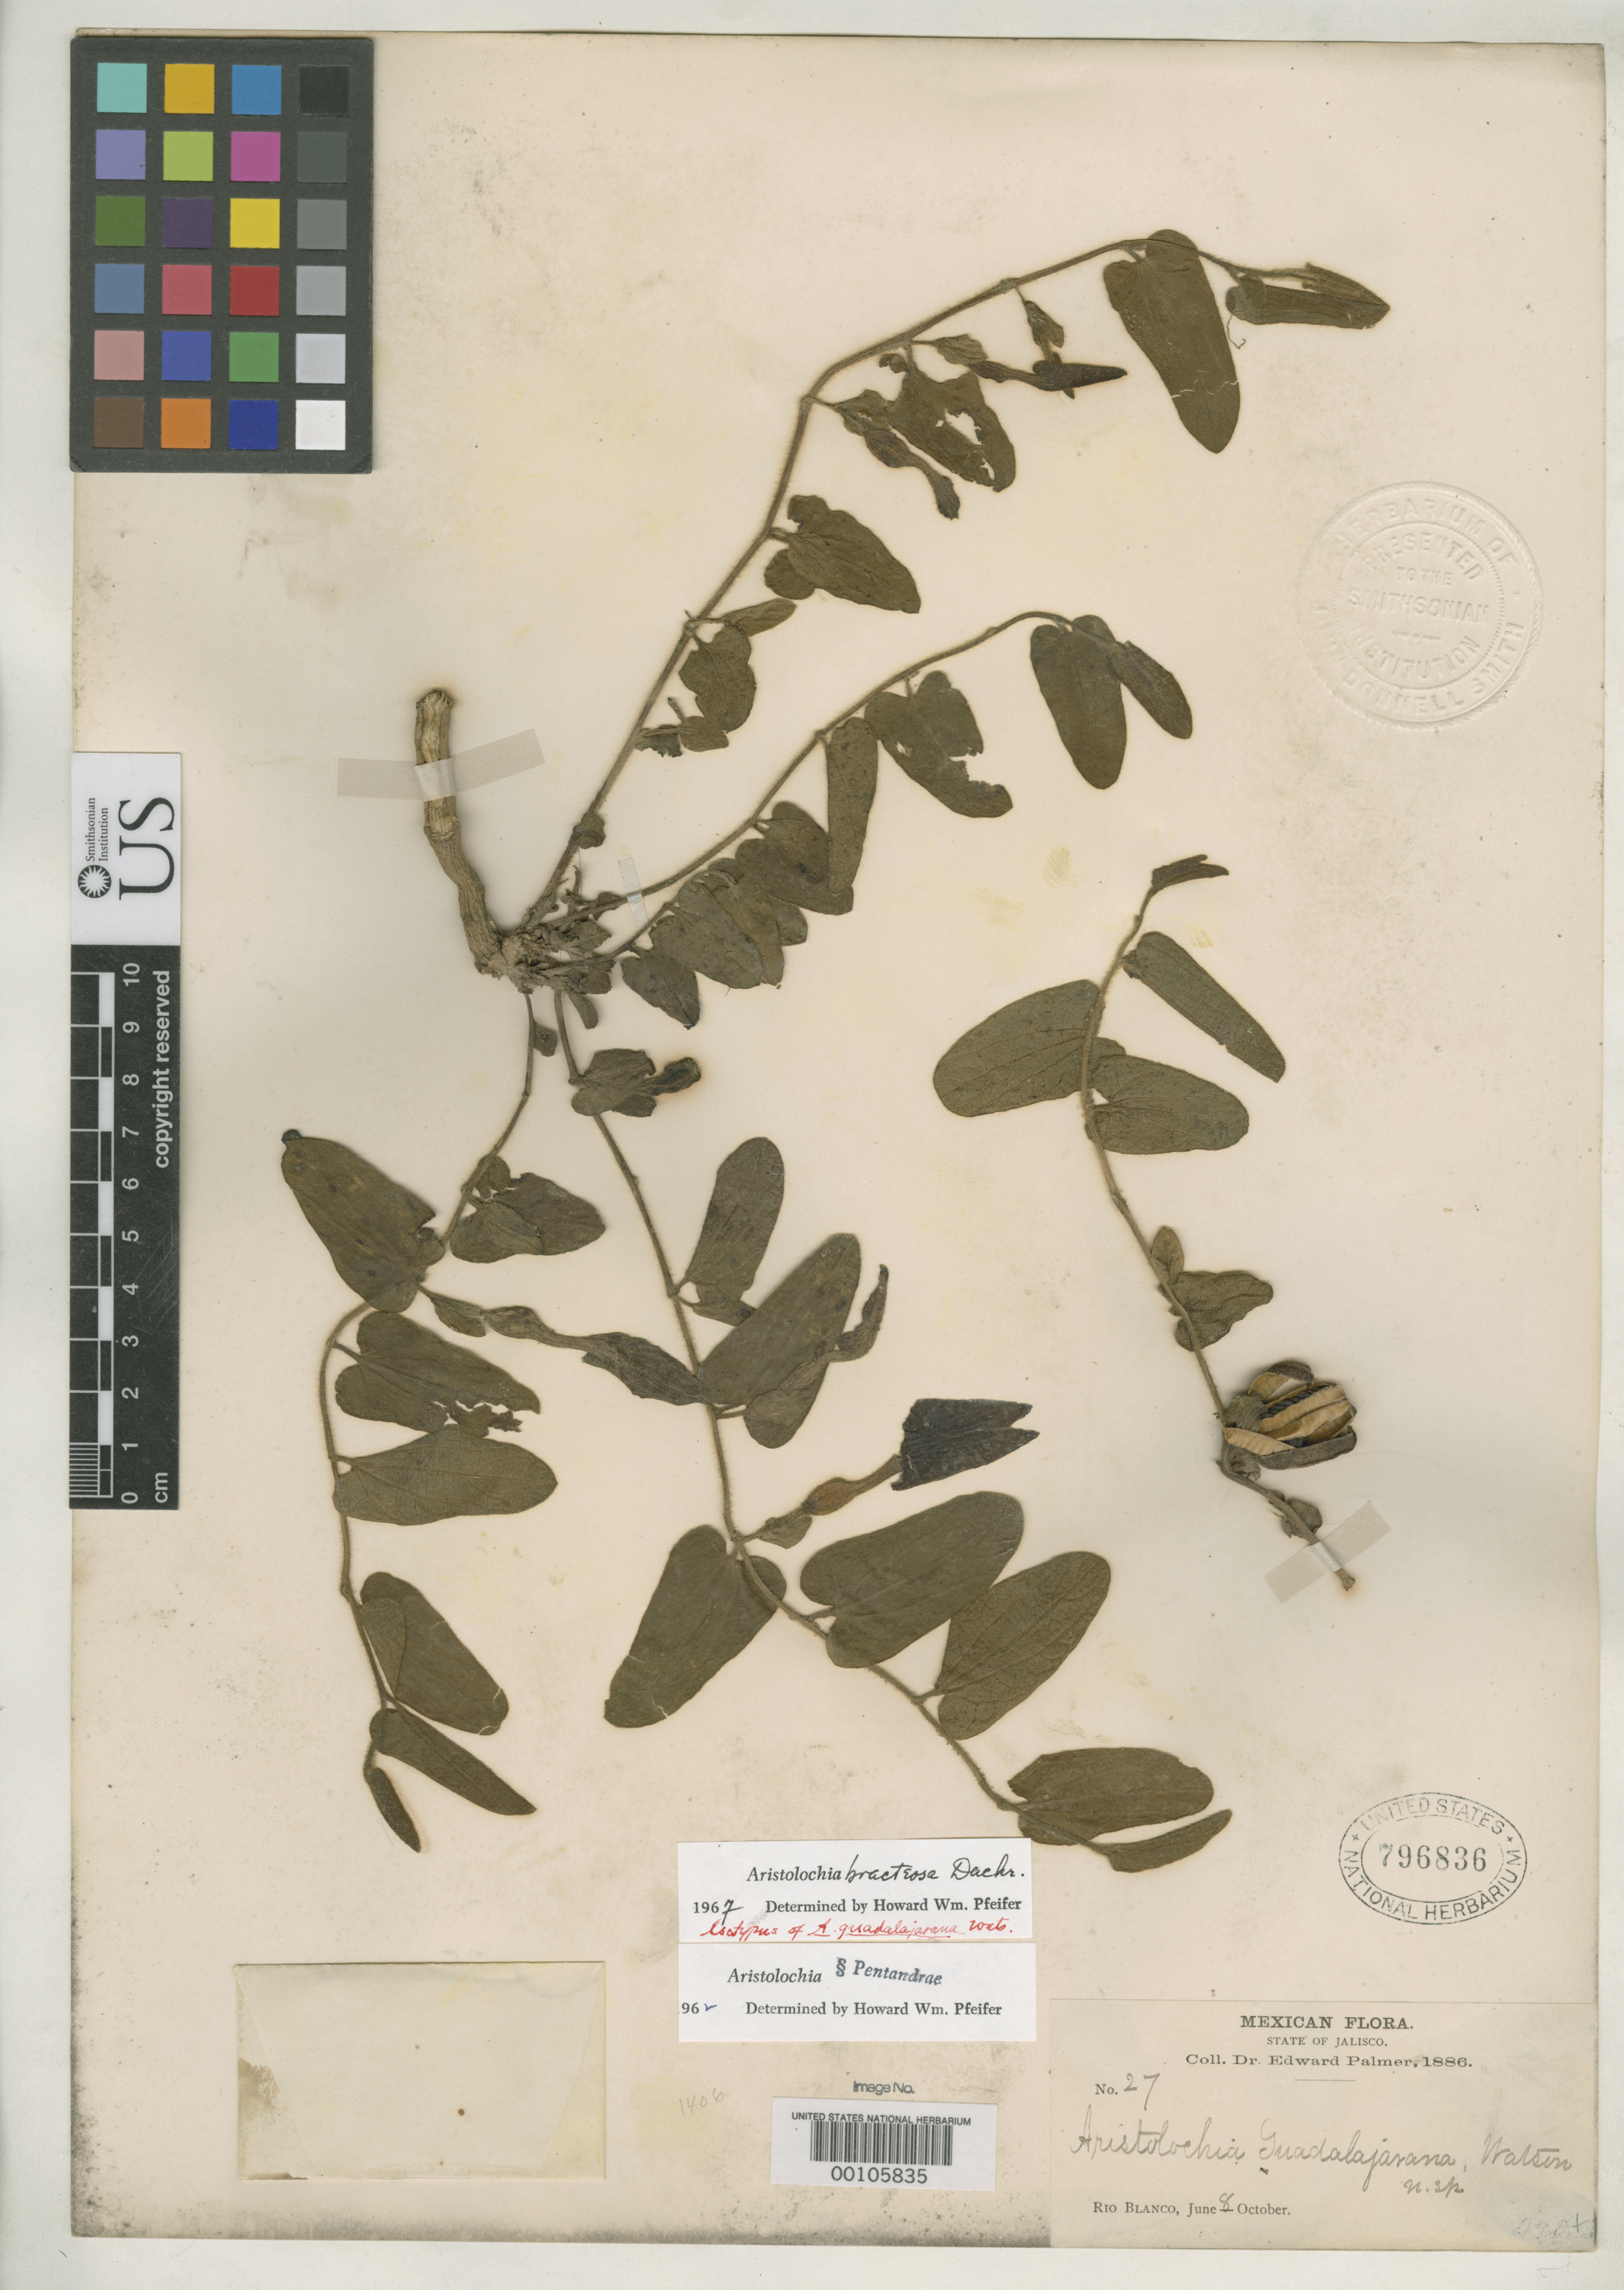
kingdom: Plantae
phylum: Tracheophyta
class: Magnoliopsida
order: Piperales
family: Aristolochiaceae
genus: Aristolochia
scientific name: Aristolochia guadalajarana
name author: S. Watson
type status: Isotype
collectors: E. Palmer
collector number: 27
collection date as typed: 08 Jun 1886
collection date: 1886-06-08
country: Mexico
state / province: Jalisco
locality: Rio Blanco.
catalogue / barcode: US 796836